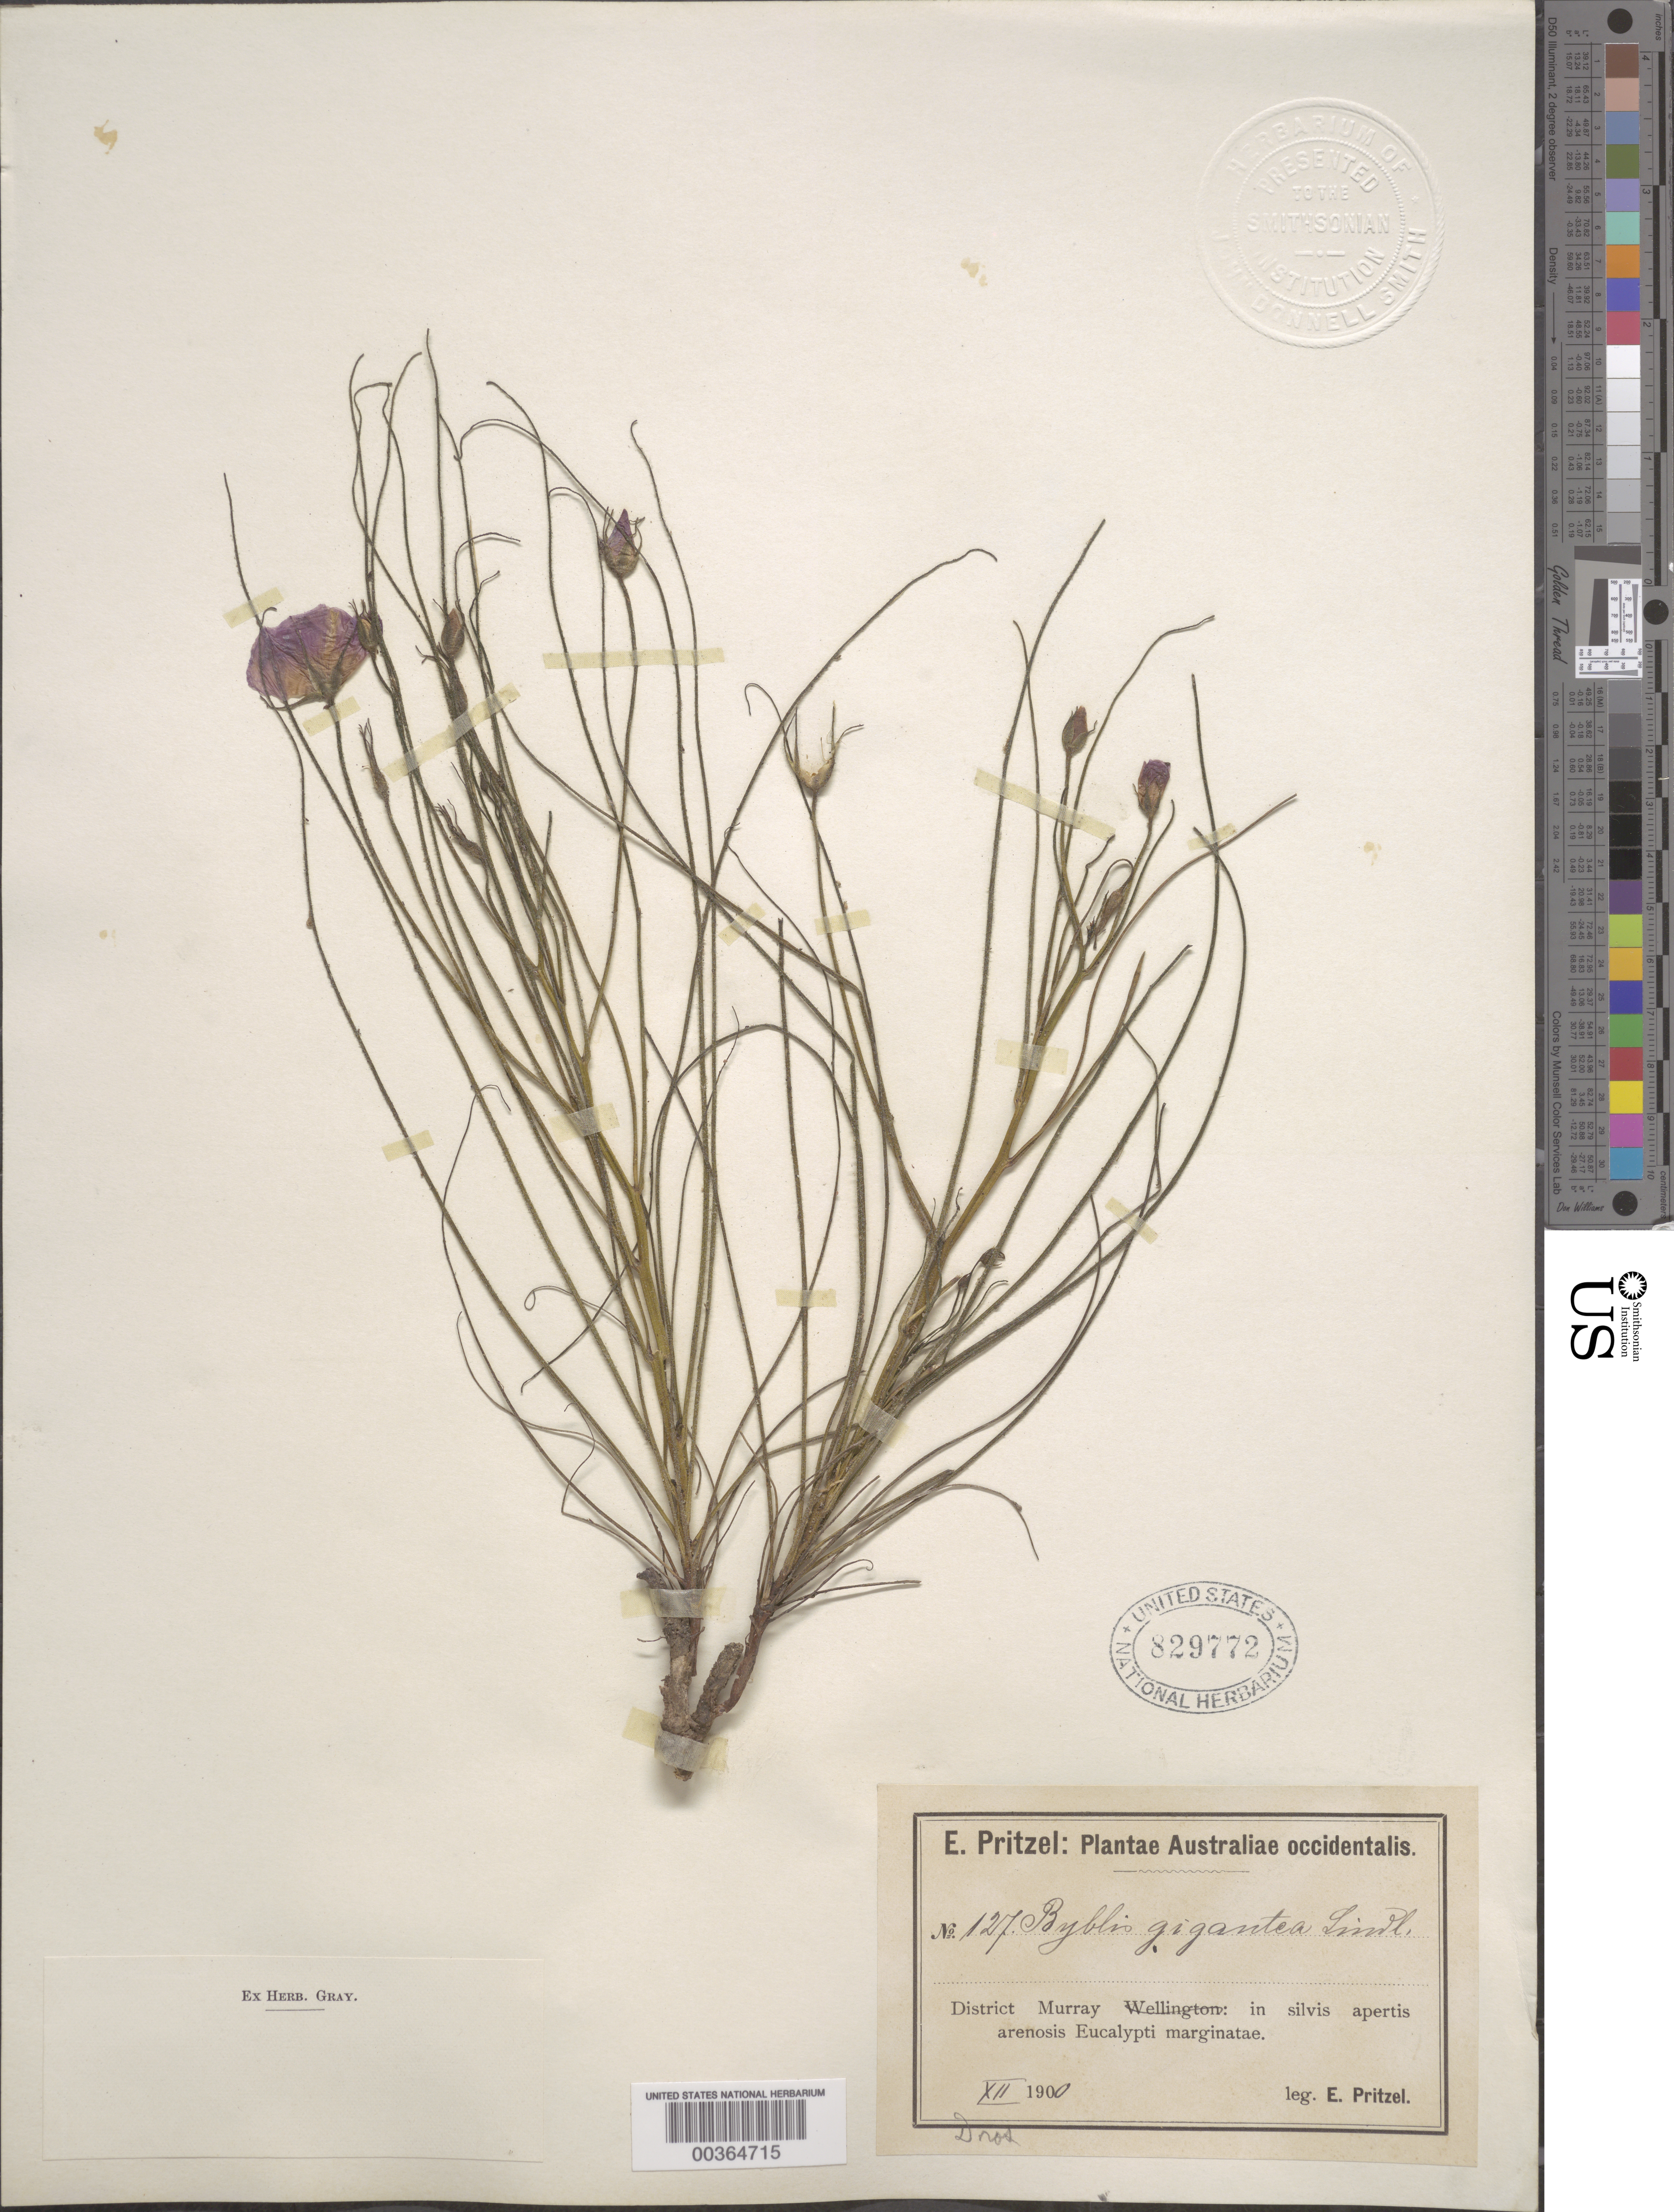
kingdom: Plantae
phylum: Tracheophyta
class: Magnoliopsida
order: Lamiales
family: Byblidaceae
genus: Byblis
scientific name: Byblis gigantea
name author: Lindl.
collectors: E. G. Pritzel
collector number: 127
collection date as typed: Dec 1900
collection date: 1900-12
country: Australia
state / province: Western Australia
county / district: Murray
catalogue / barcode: US 829772